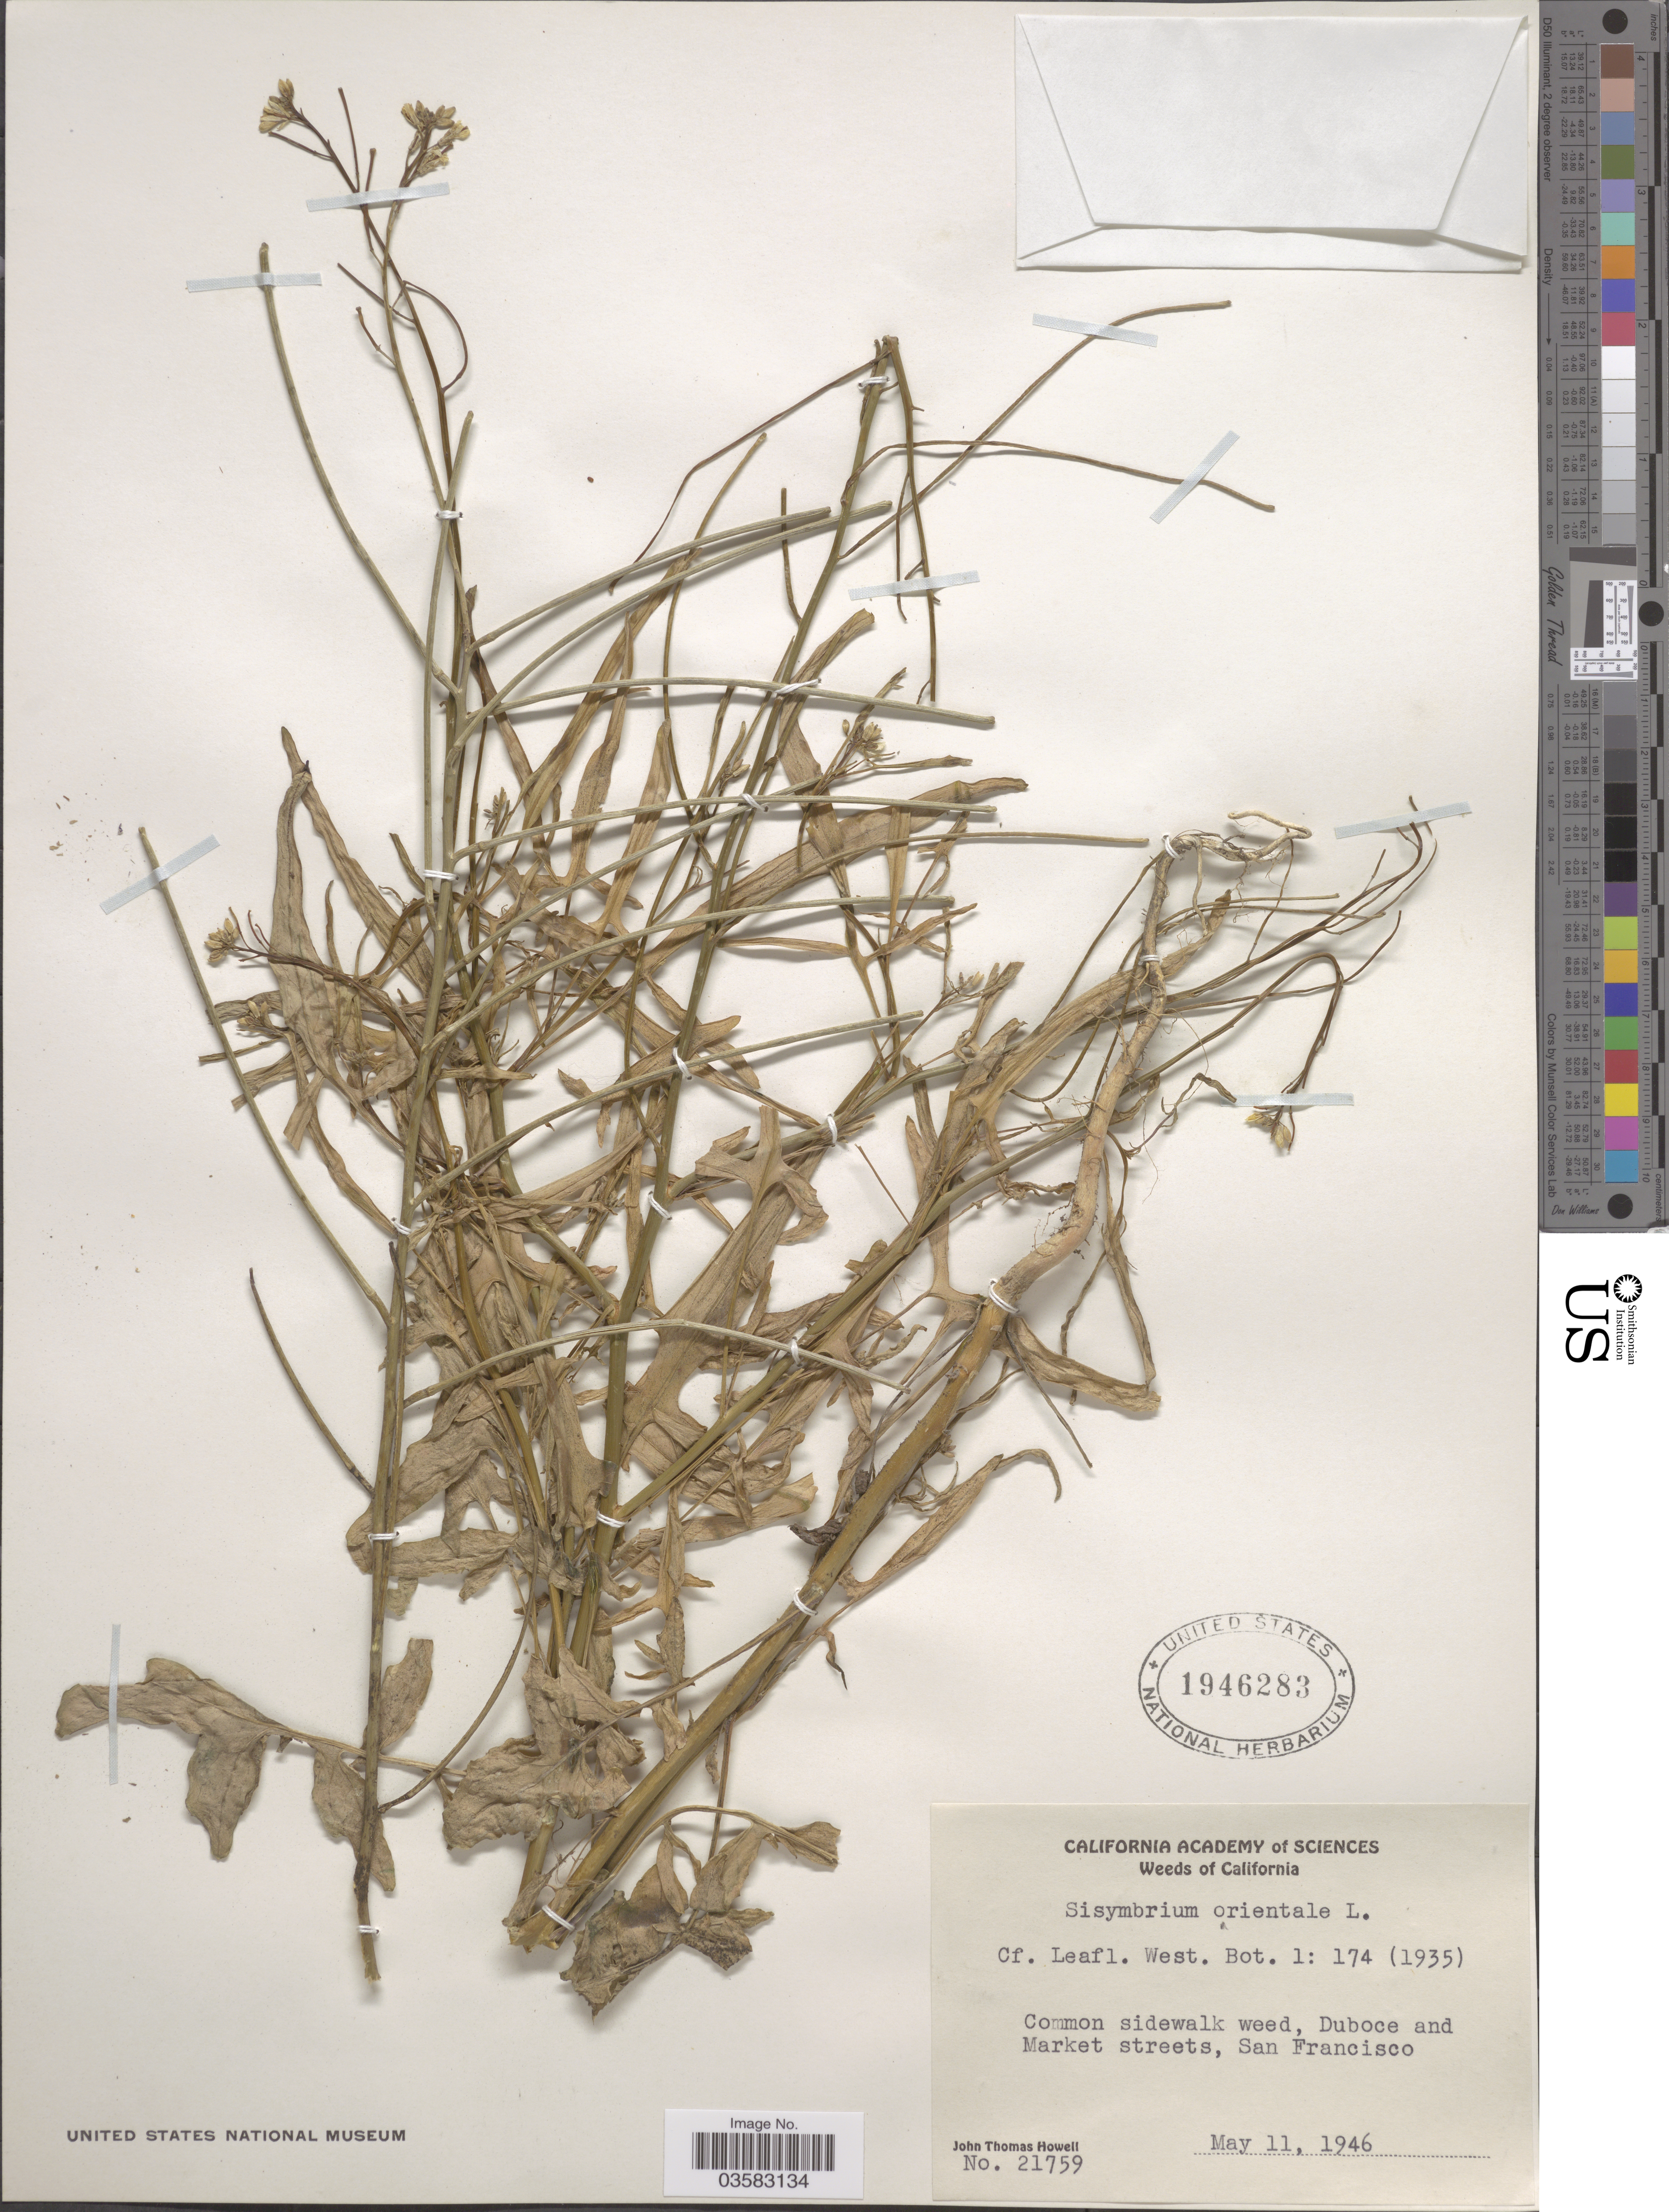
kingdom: Plantae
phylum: Tracheophyta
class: Magnoliopsida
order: Brassicales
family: Brassicaceae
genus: Sisymbrium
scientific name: Sisymbrium orientale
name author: L.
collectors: J. T. Howell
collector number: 21759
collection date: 1946-05-11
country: United States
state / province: California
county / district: San Francisco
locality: Common sidewalk weed, Duboce and Market streets, San Francisco.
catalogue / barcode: US 1946283